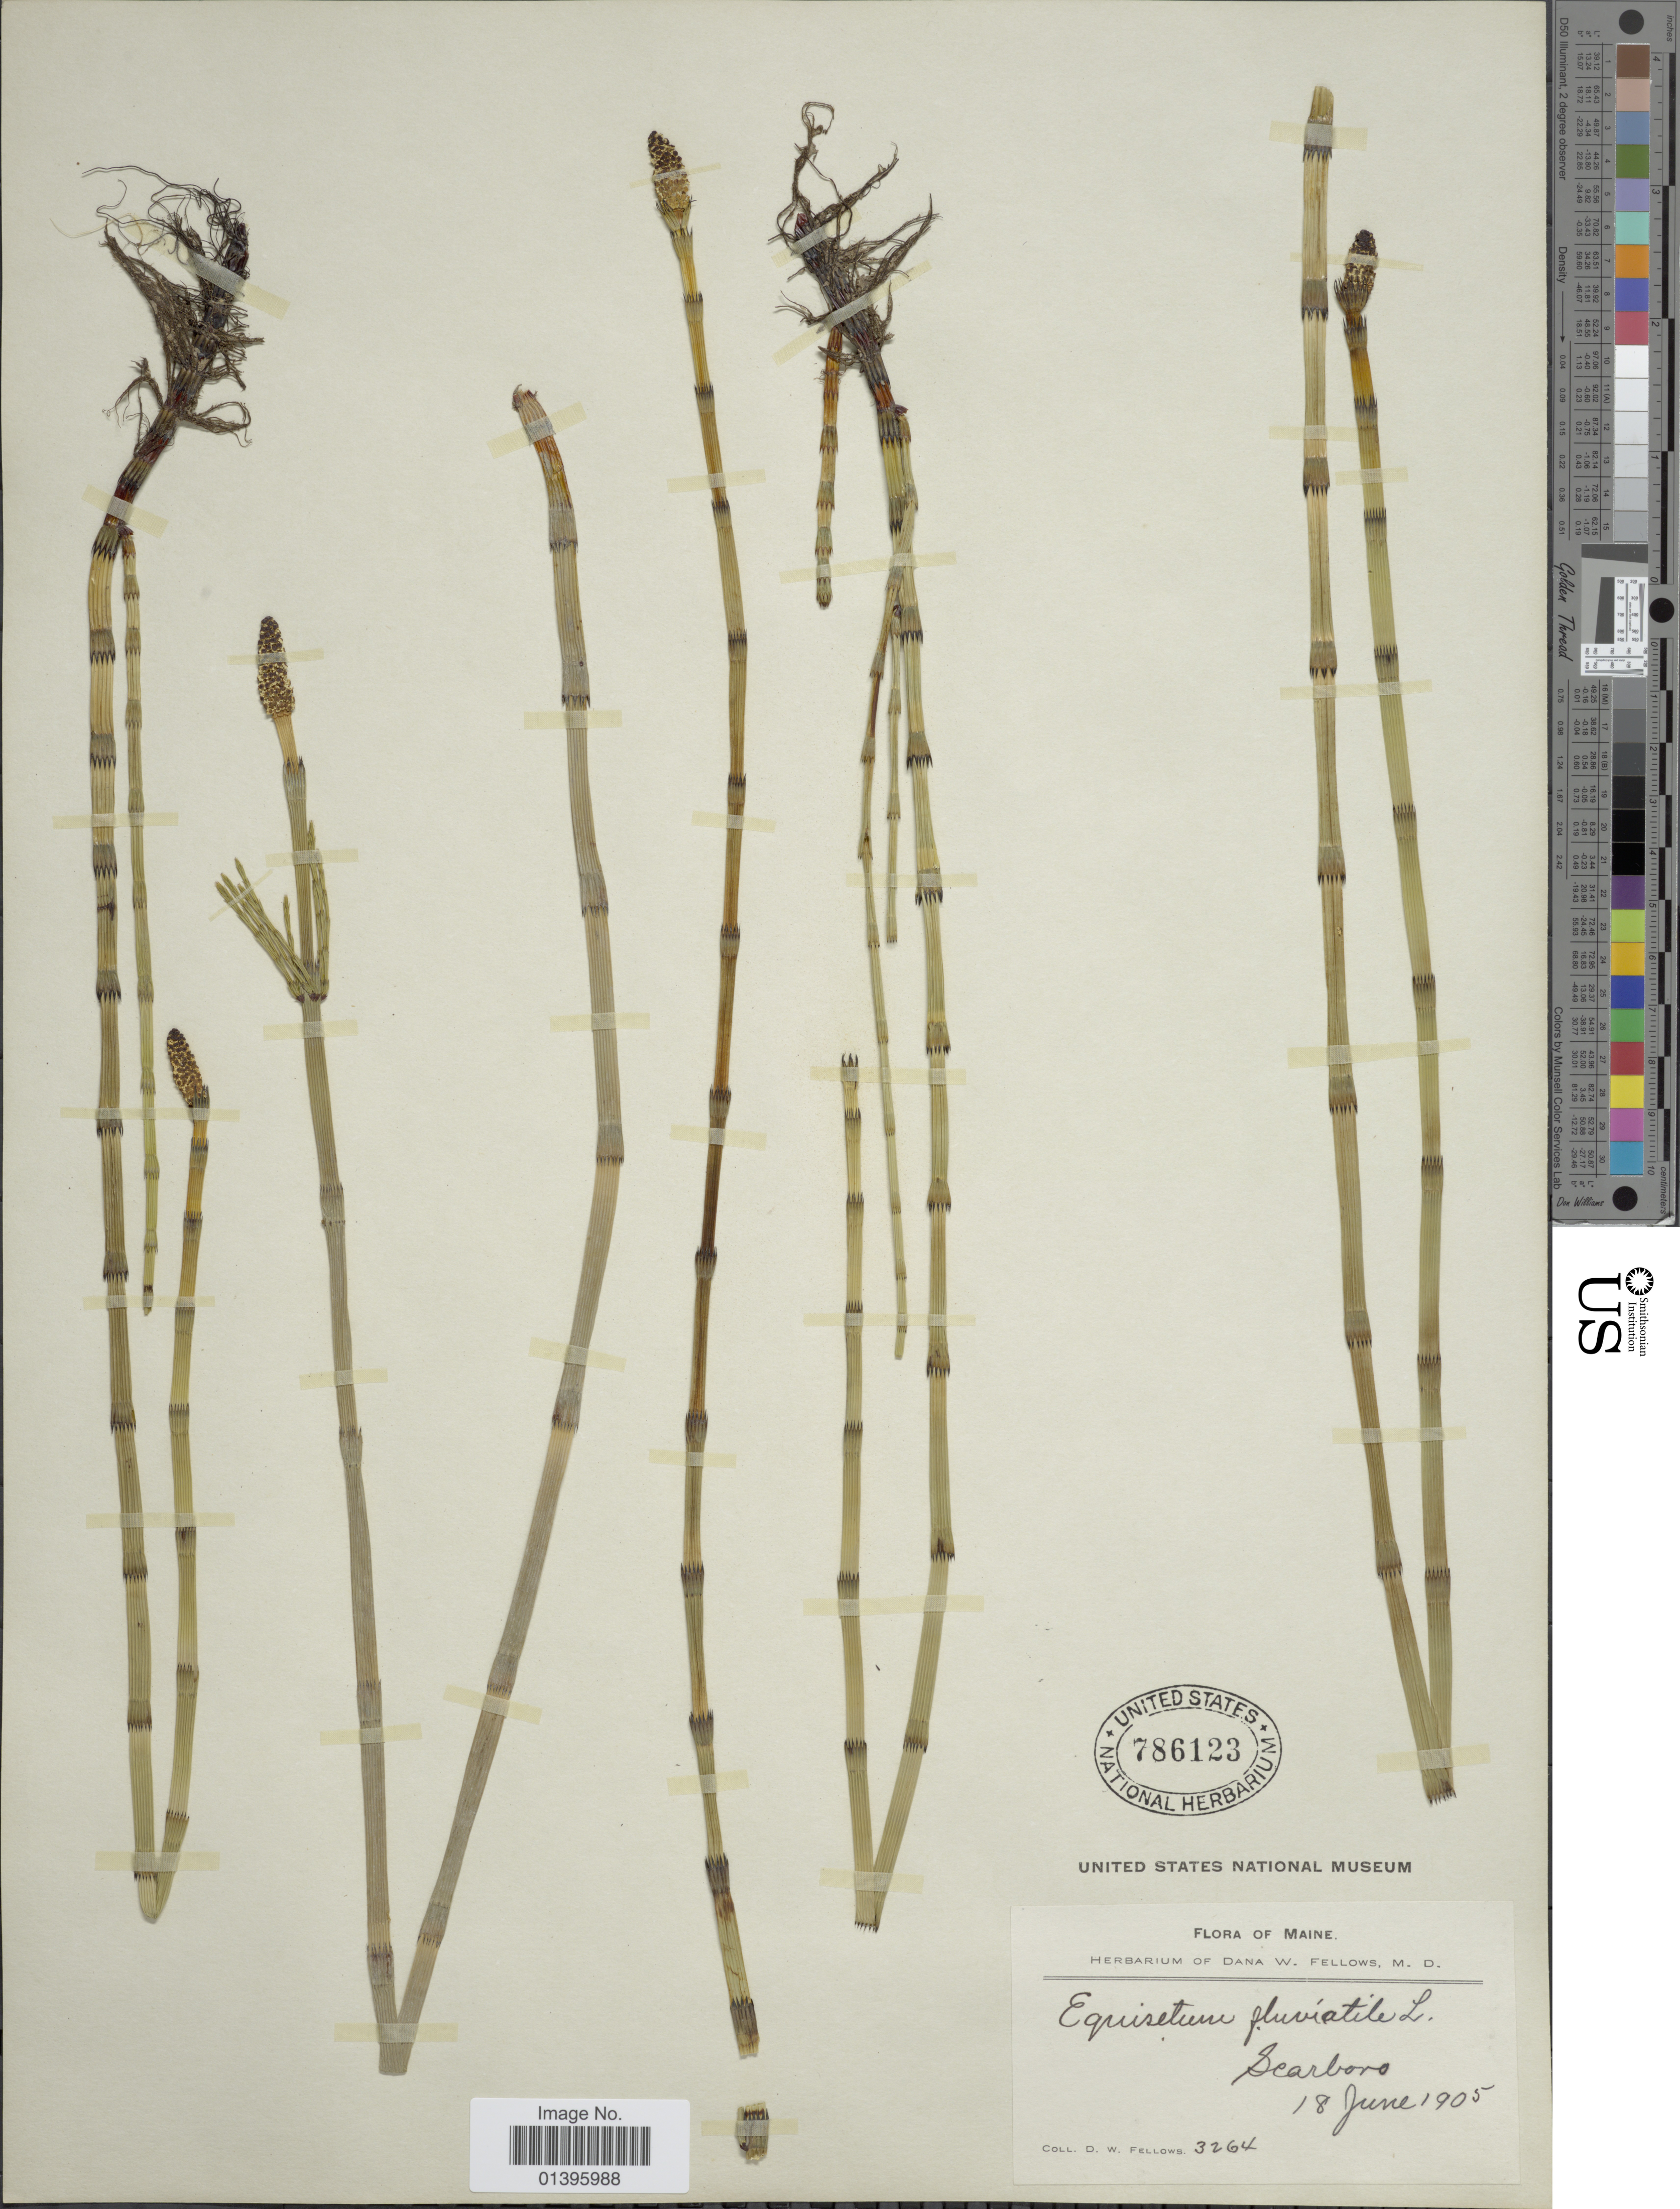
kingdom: Plantae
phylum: Tracheophyta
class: Polypodiopsida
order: Equisetales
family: Equisetaceae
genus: Equisetum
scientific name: Equisetum fluviatile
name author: L.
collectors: D. W. Fellows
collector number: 3264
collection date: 1905-06-18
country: United States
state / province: Maine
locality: Scarboro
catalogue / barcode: US 786123